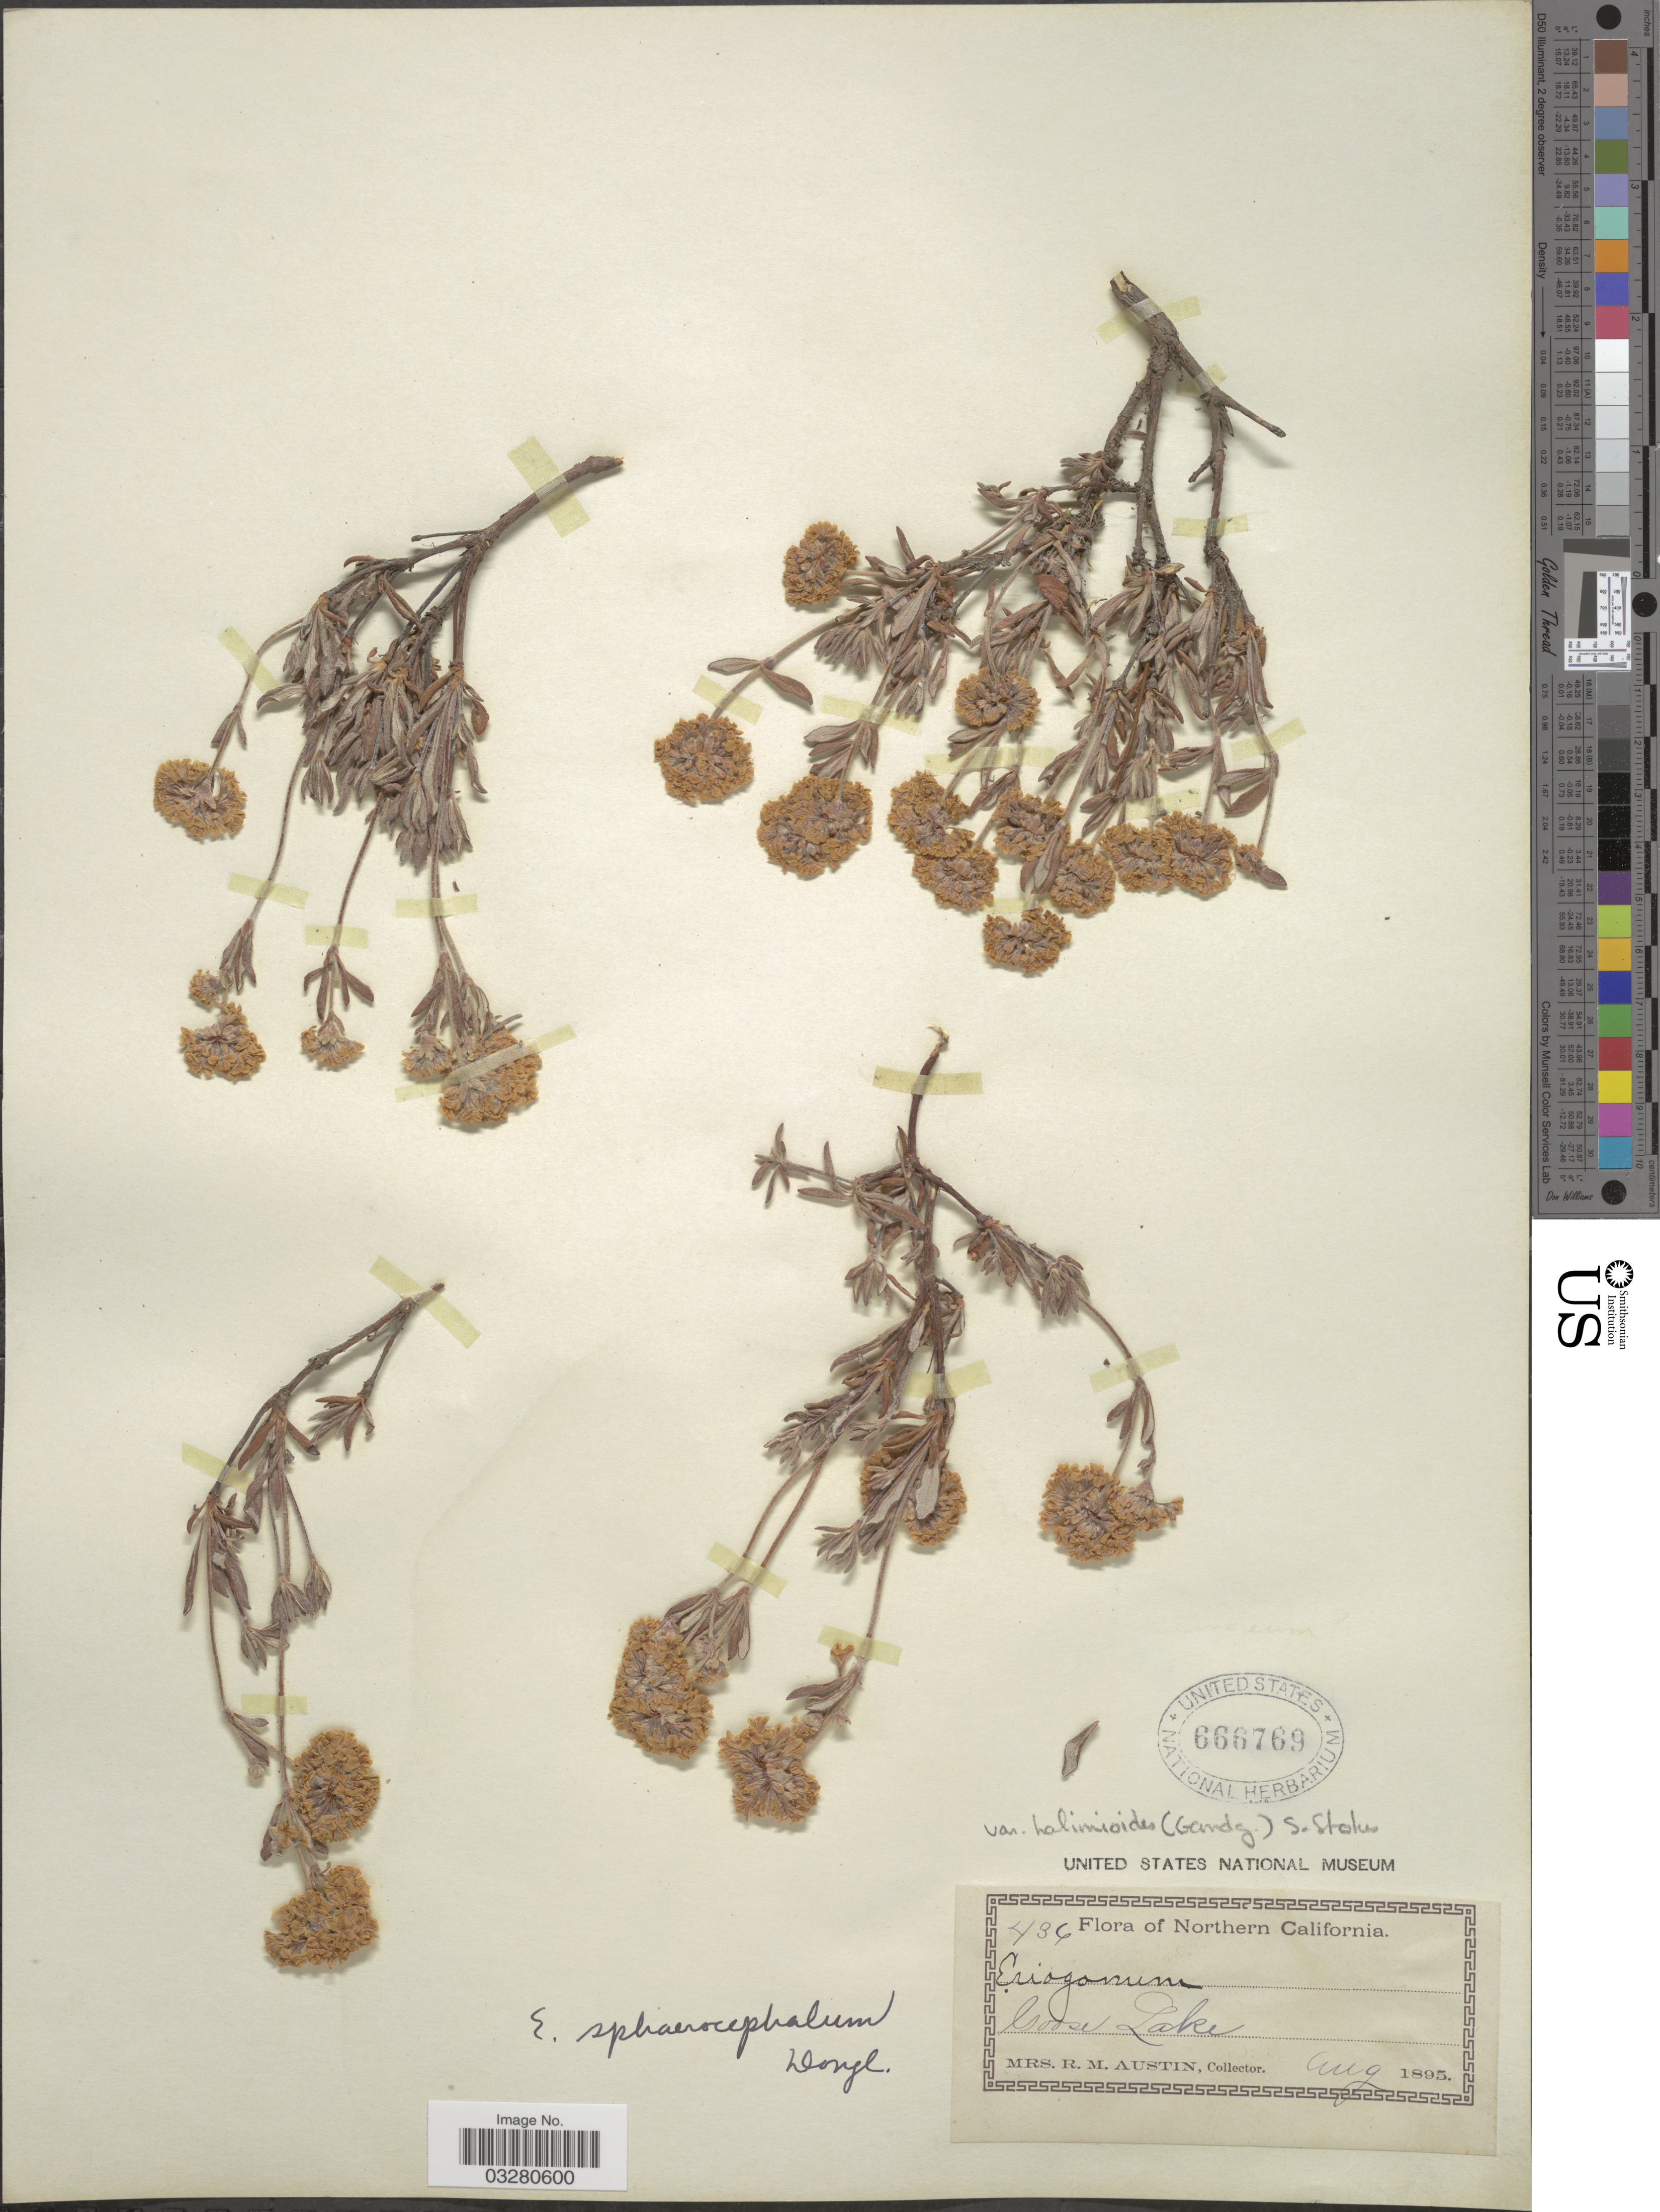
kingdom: Plantae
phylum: Tracheophyta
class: Magnoliopsida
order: Caryophyllales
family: Polygonaceae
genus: Eriogonum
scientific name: Eriogonum sphaerocephalum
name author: Benth. & Douglas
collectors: R. Austin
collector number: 436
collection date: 1895-08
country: United States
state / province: California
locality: Northern California. Goose Lake.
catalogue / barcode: US 666769